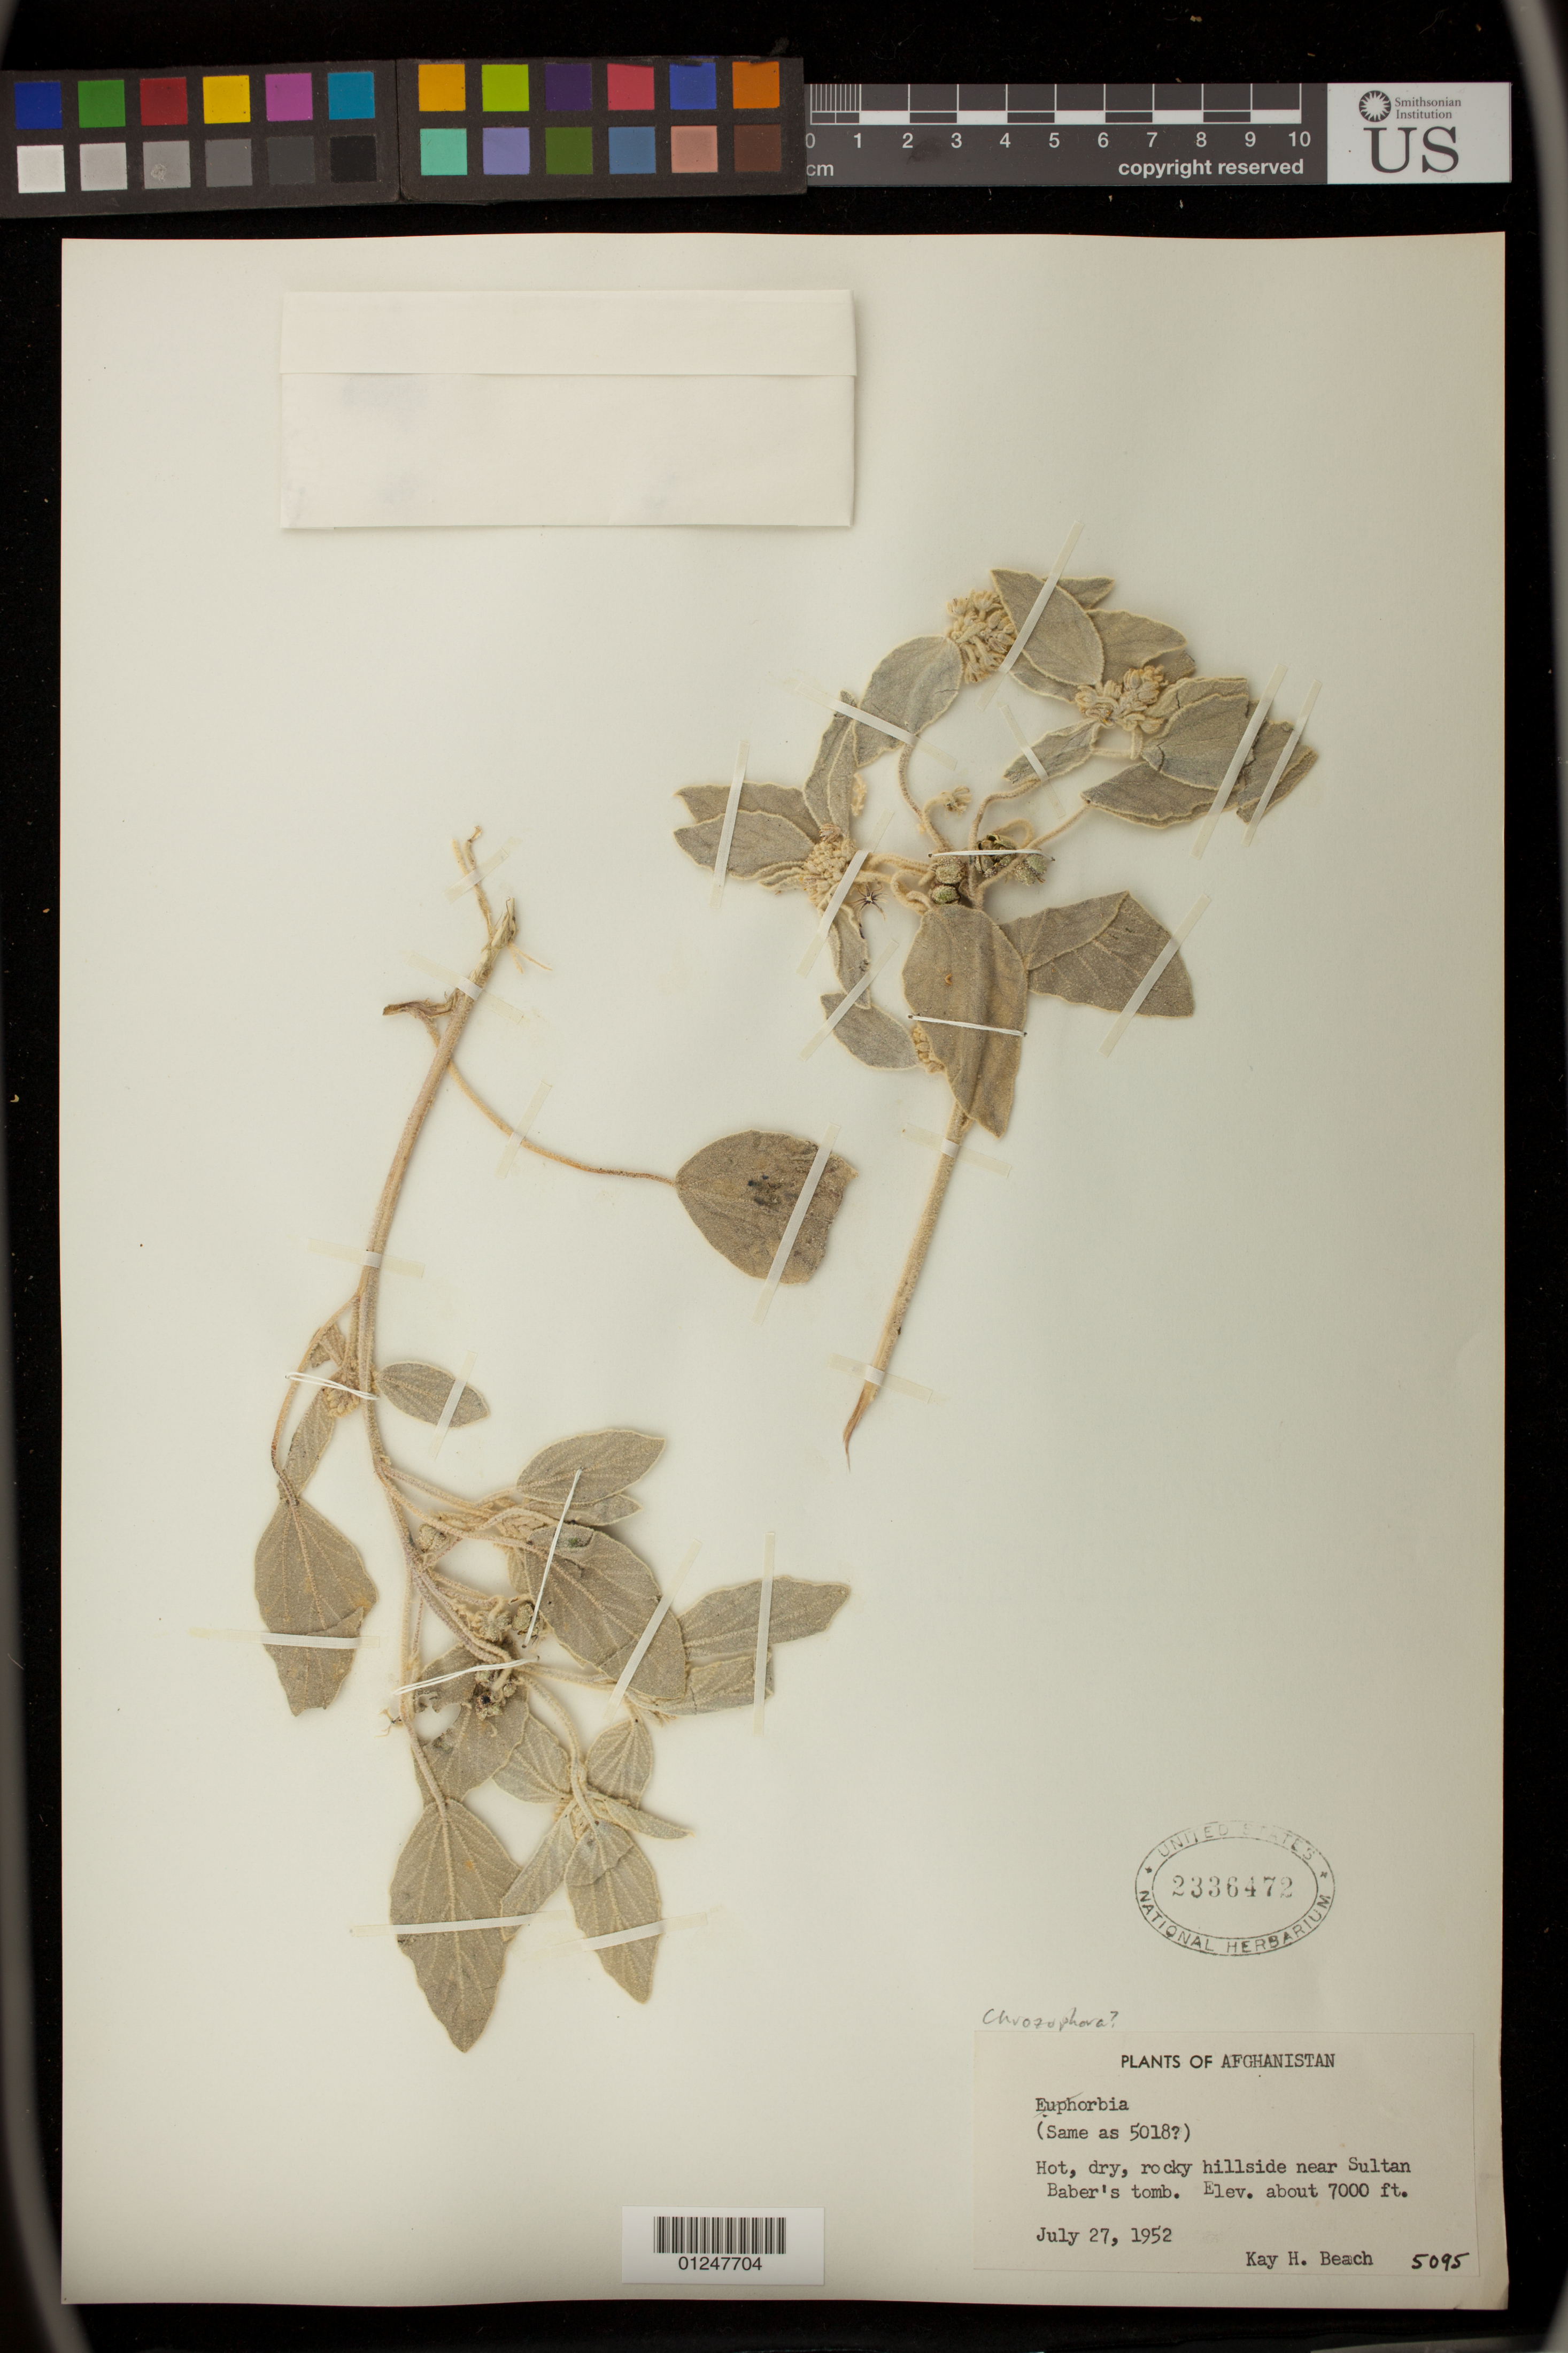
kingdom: Plantae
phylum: Tracheophyta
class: Magnoliopsida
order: Malpighiales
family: Euphorbiaceae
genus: Chrozophora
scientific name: Chrozophora sp.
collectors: K. H. Beach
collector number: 5095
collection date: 1952-07-27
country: Afghanistan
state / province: Kabul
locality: near Sultan Babur's [[Baber's]] tomb.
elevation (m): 2134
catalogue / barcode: US 2336472